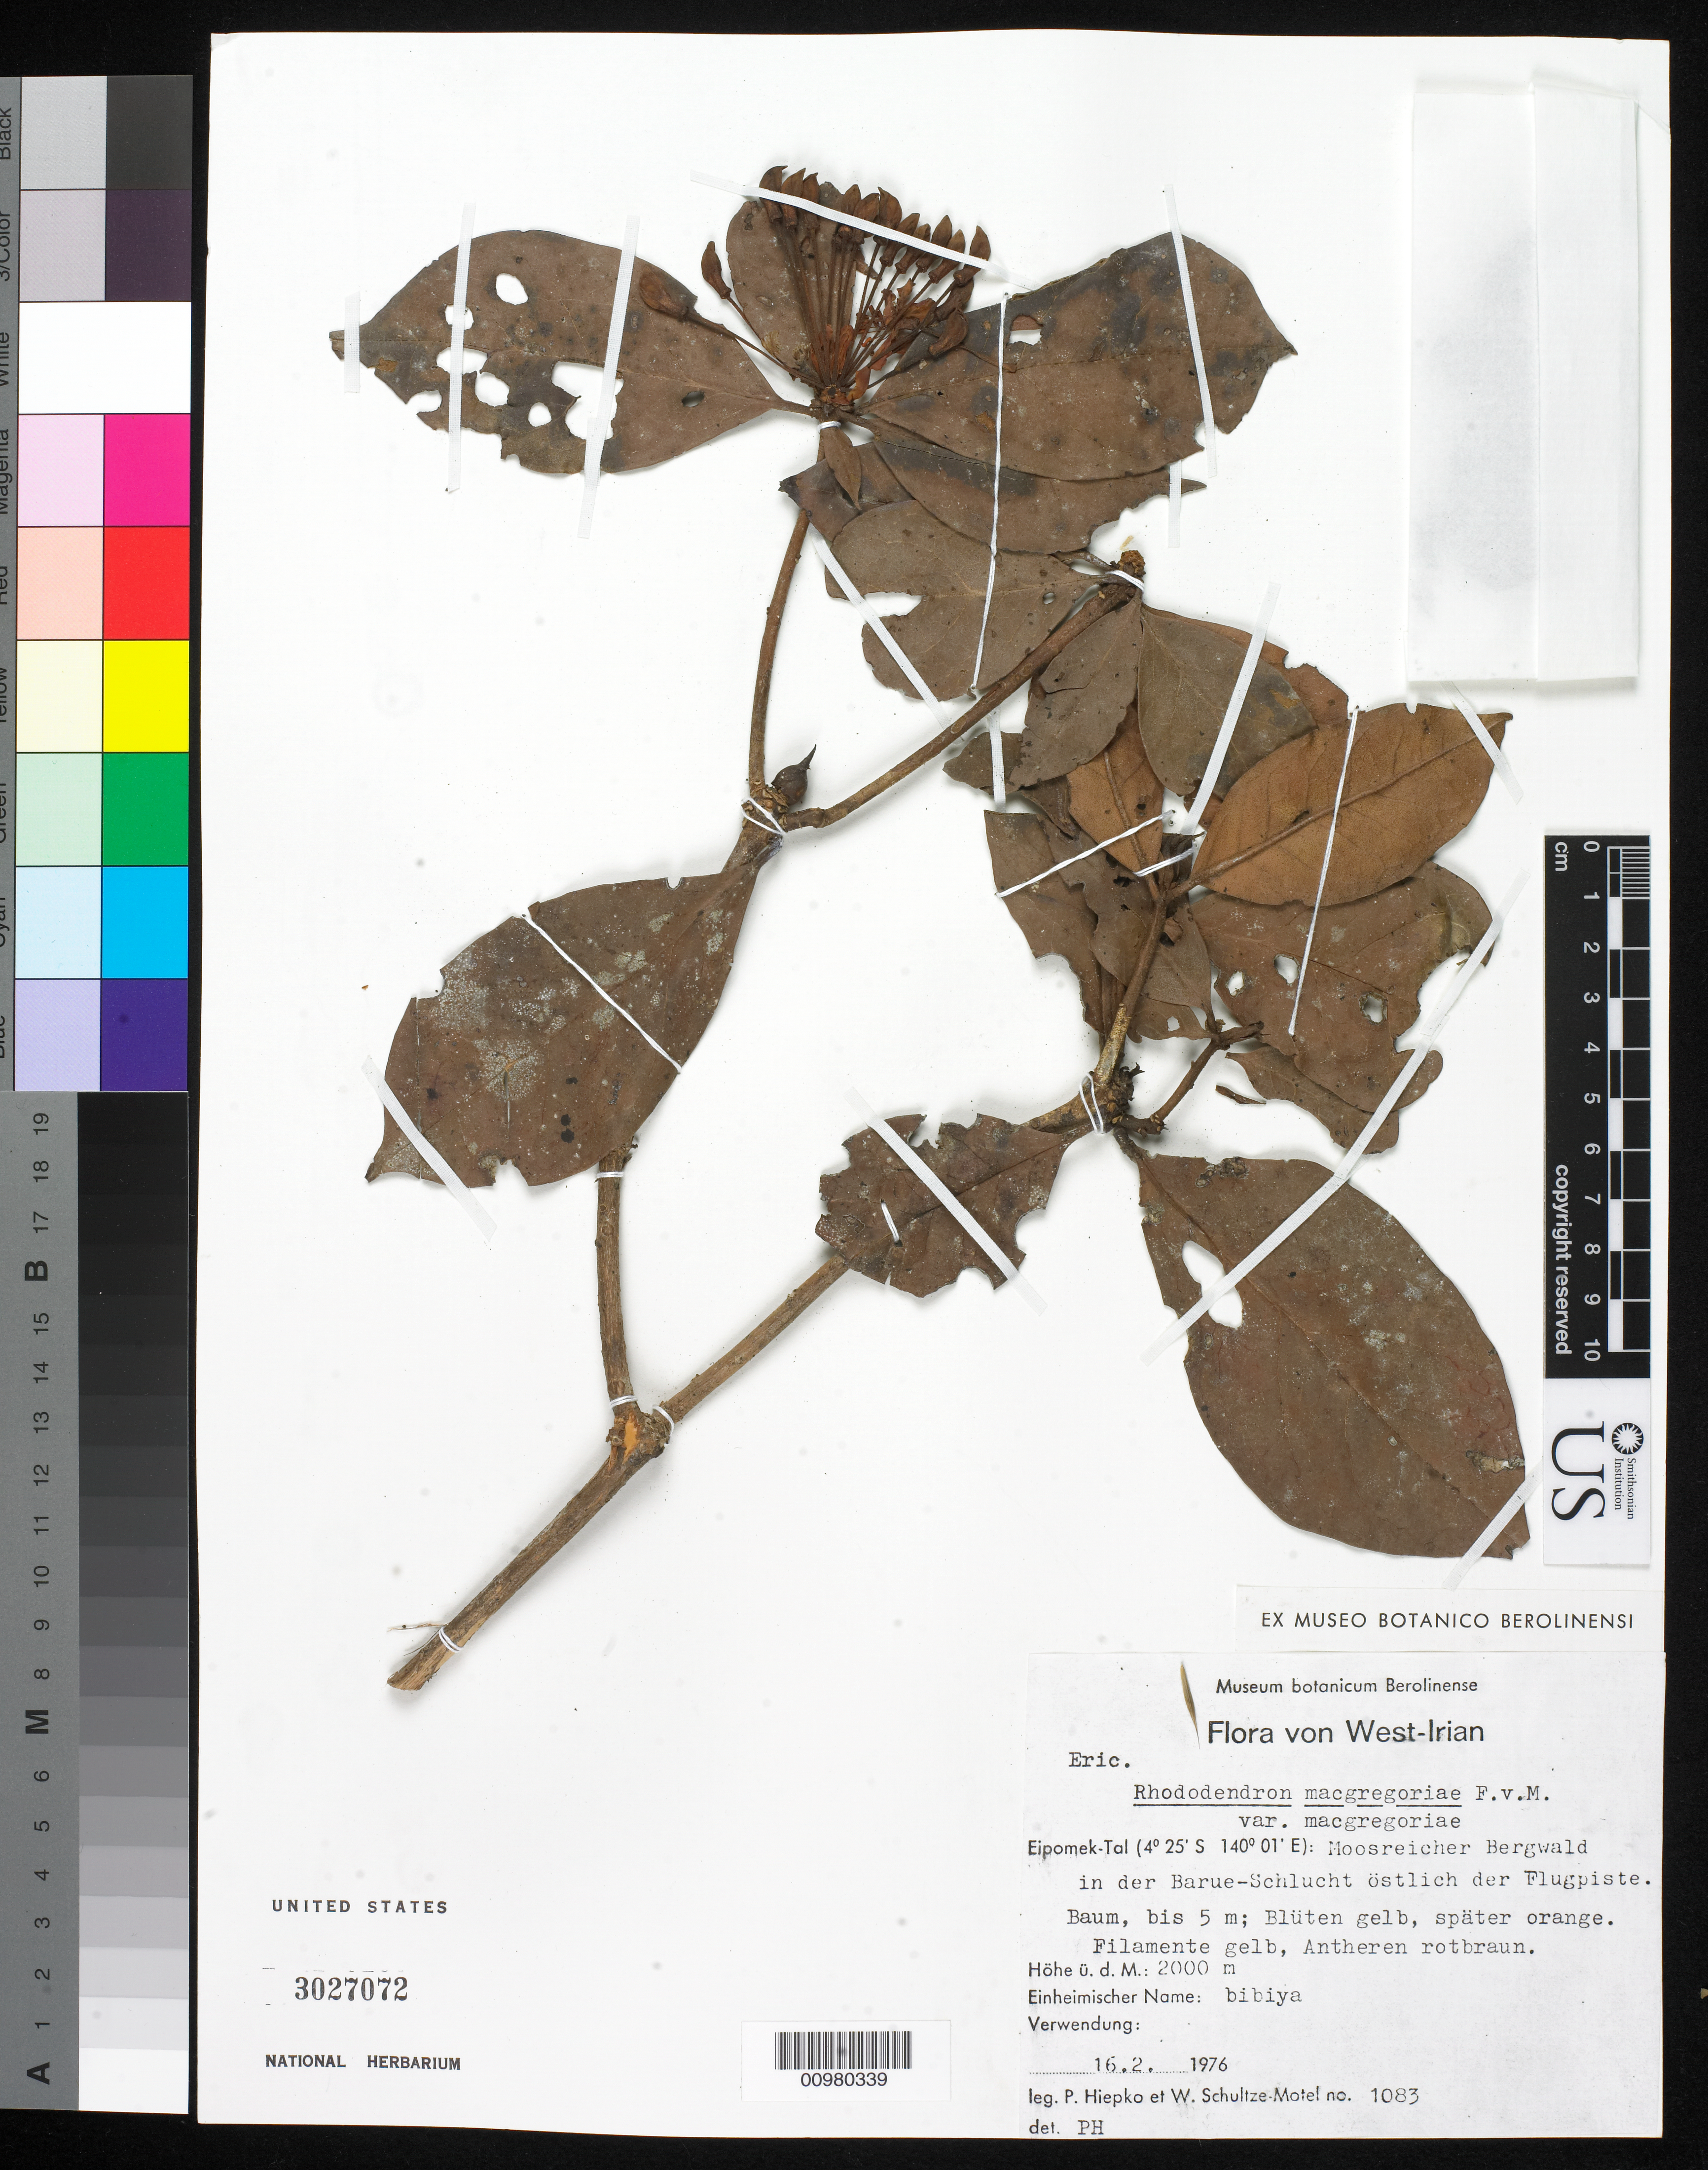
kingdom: Plantae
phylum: Tracheophyta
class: Magnoliopsida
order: Ericales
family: Ericaceae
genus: Rhododendron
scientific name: Rhododendron macgregoriae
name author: F. Muell.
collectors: P. H. Hiepko & W. Schultze-Motel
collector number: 1083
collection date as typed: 16 Feb 1976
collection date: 1976-02-16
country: Papua New Guinea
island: New Guinea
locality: (in German) Moosreicher Bergwald in der Barue-Schlucht ostlich der Flugpiste.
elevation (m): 2000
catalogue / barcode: US 3027072